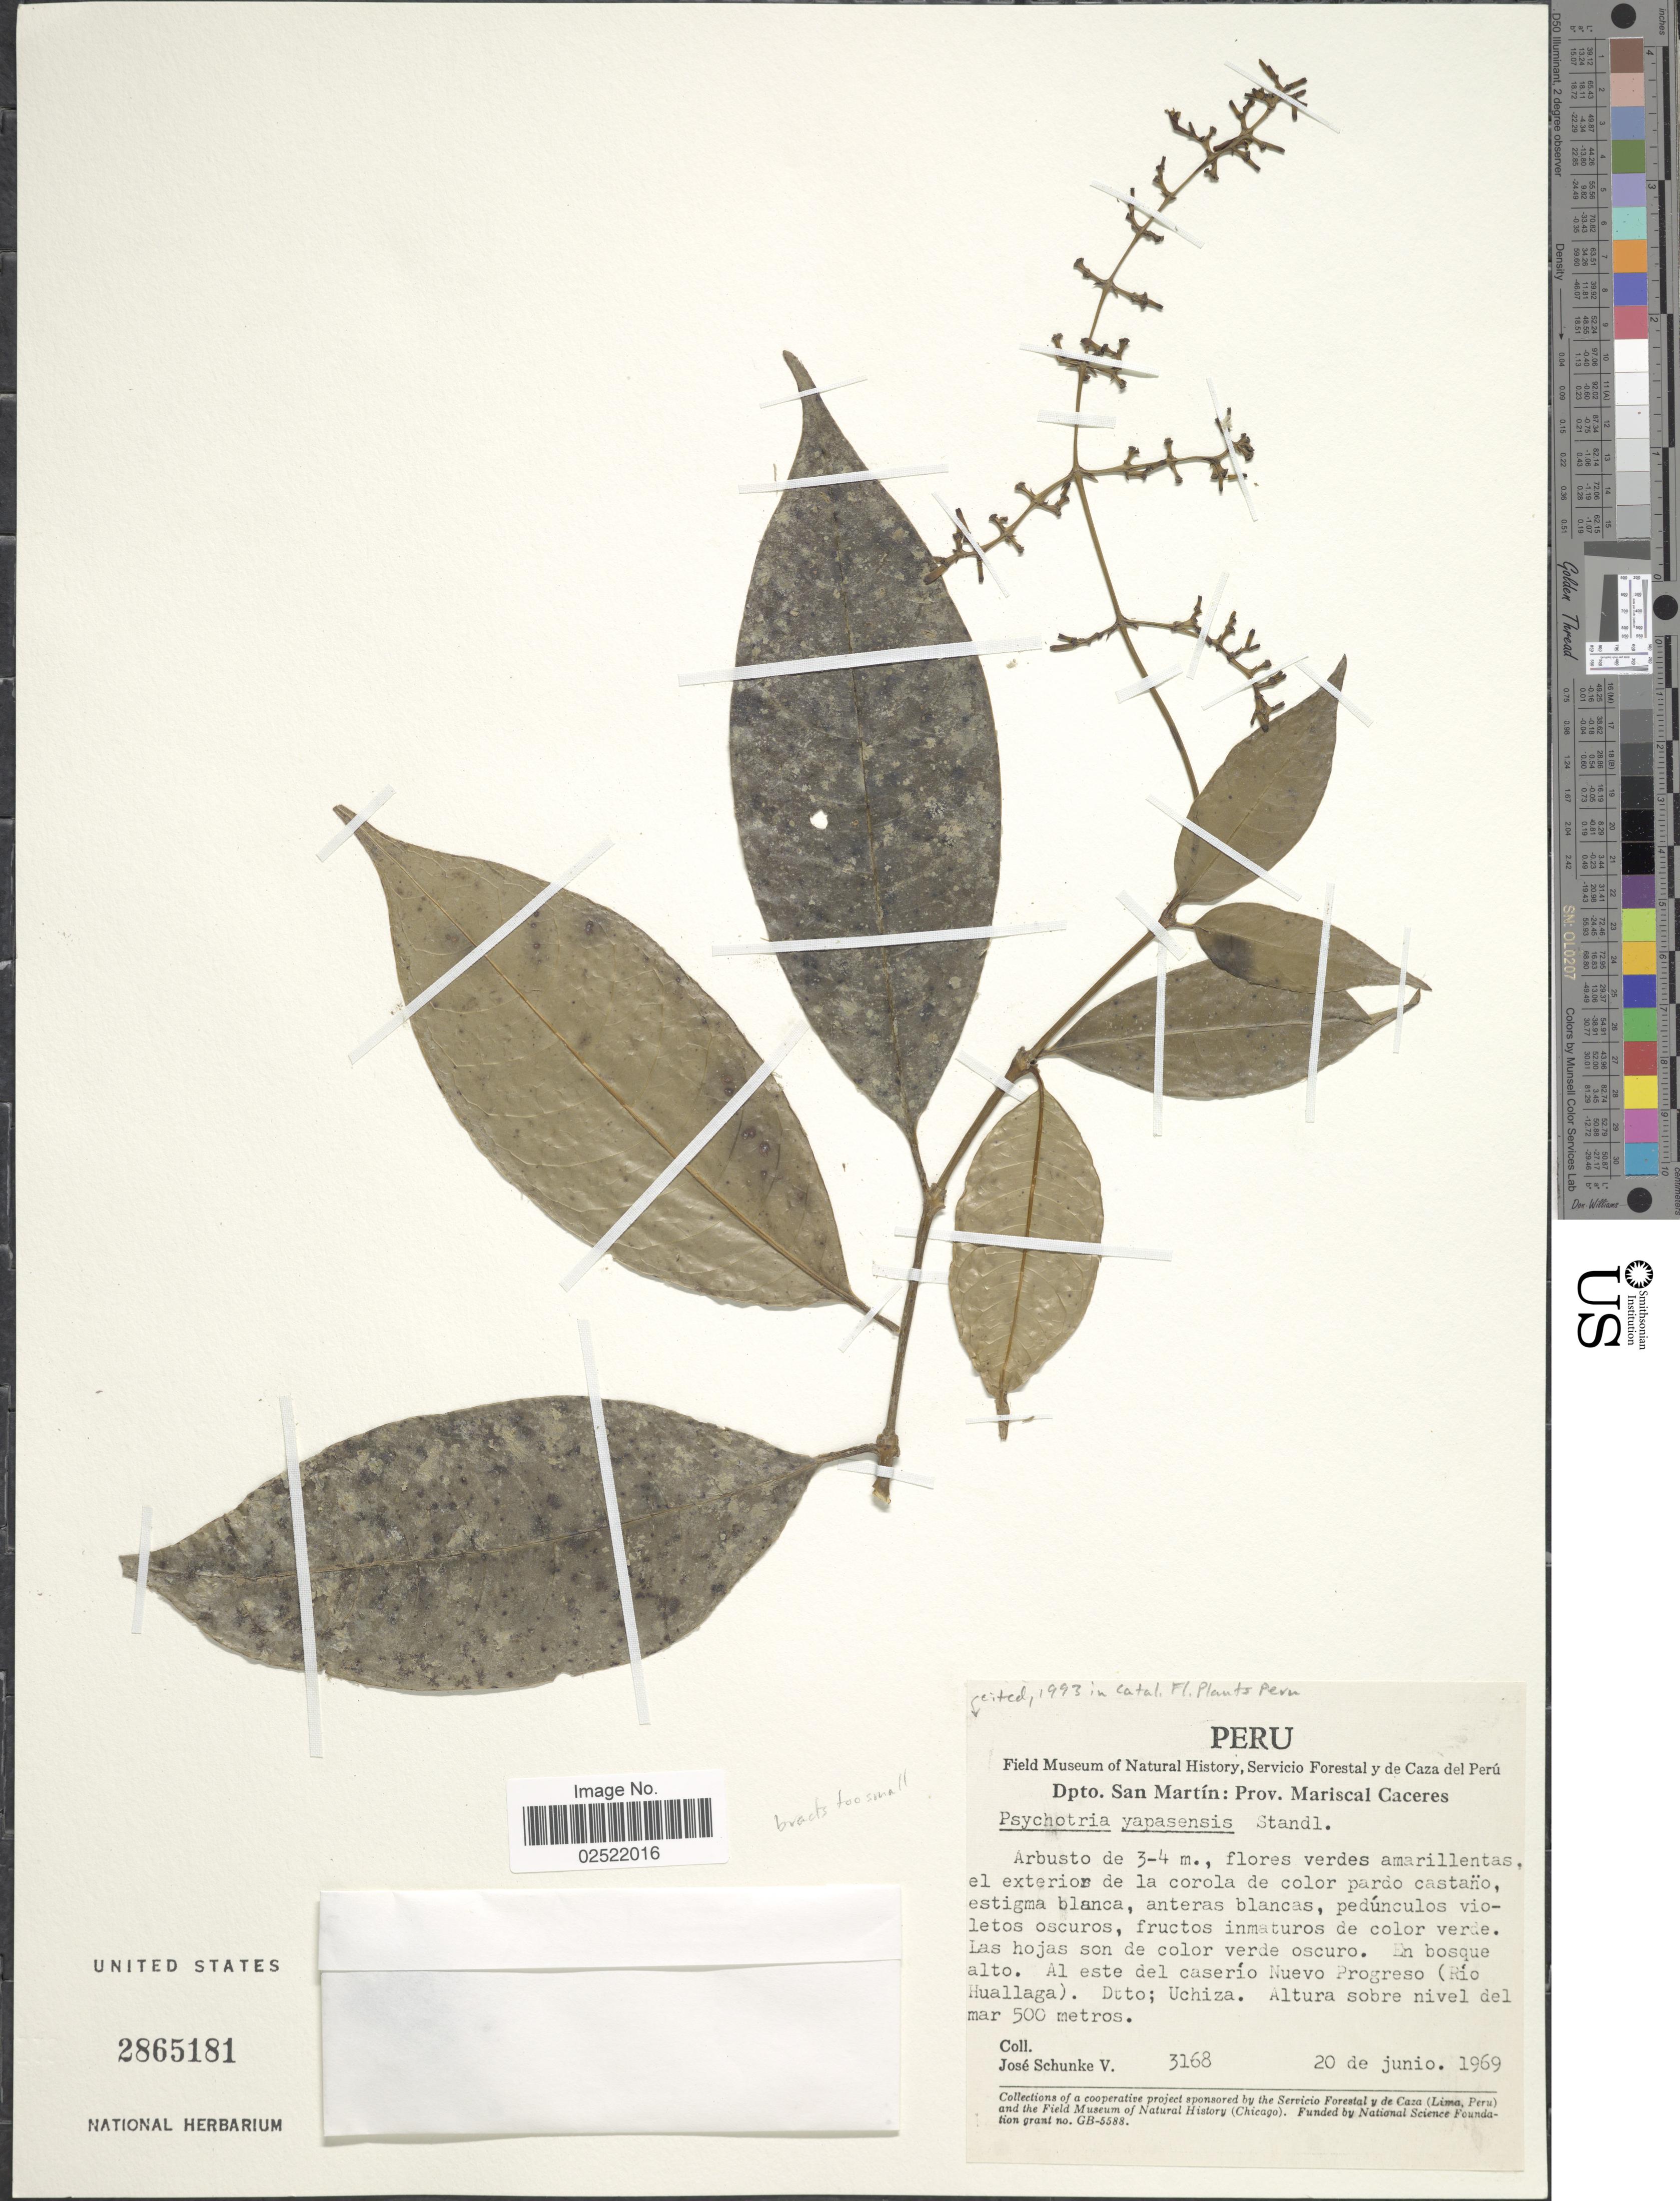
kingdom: Plantae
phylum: Tracheophyta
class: Magnoliopsida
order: Gentianales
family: Rubiaceae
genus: Psychotria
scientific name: Psychotria yapasensis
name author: Standl.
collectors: J. Schunke Vigo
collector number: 3168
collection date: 1969-06-20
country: Peru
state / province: San Martín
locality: Prov. Mariscal Caceres. Al este del caserio Nuevo Progreso (Rio Huallaga). Dtto; Uchiza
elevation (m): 500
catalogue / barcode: US 2865181